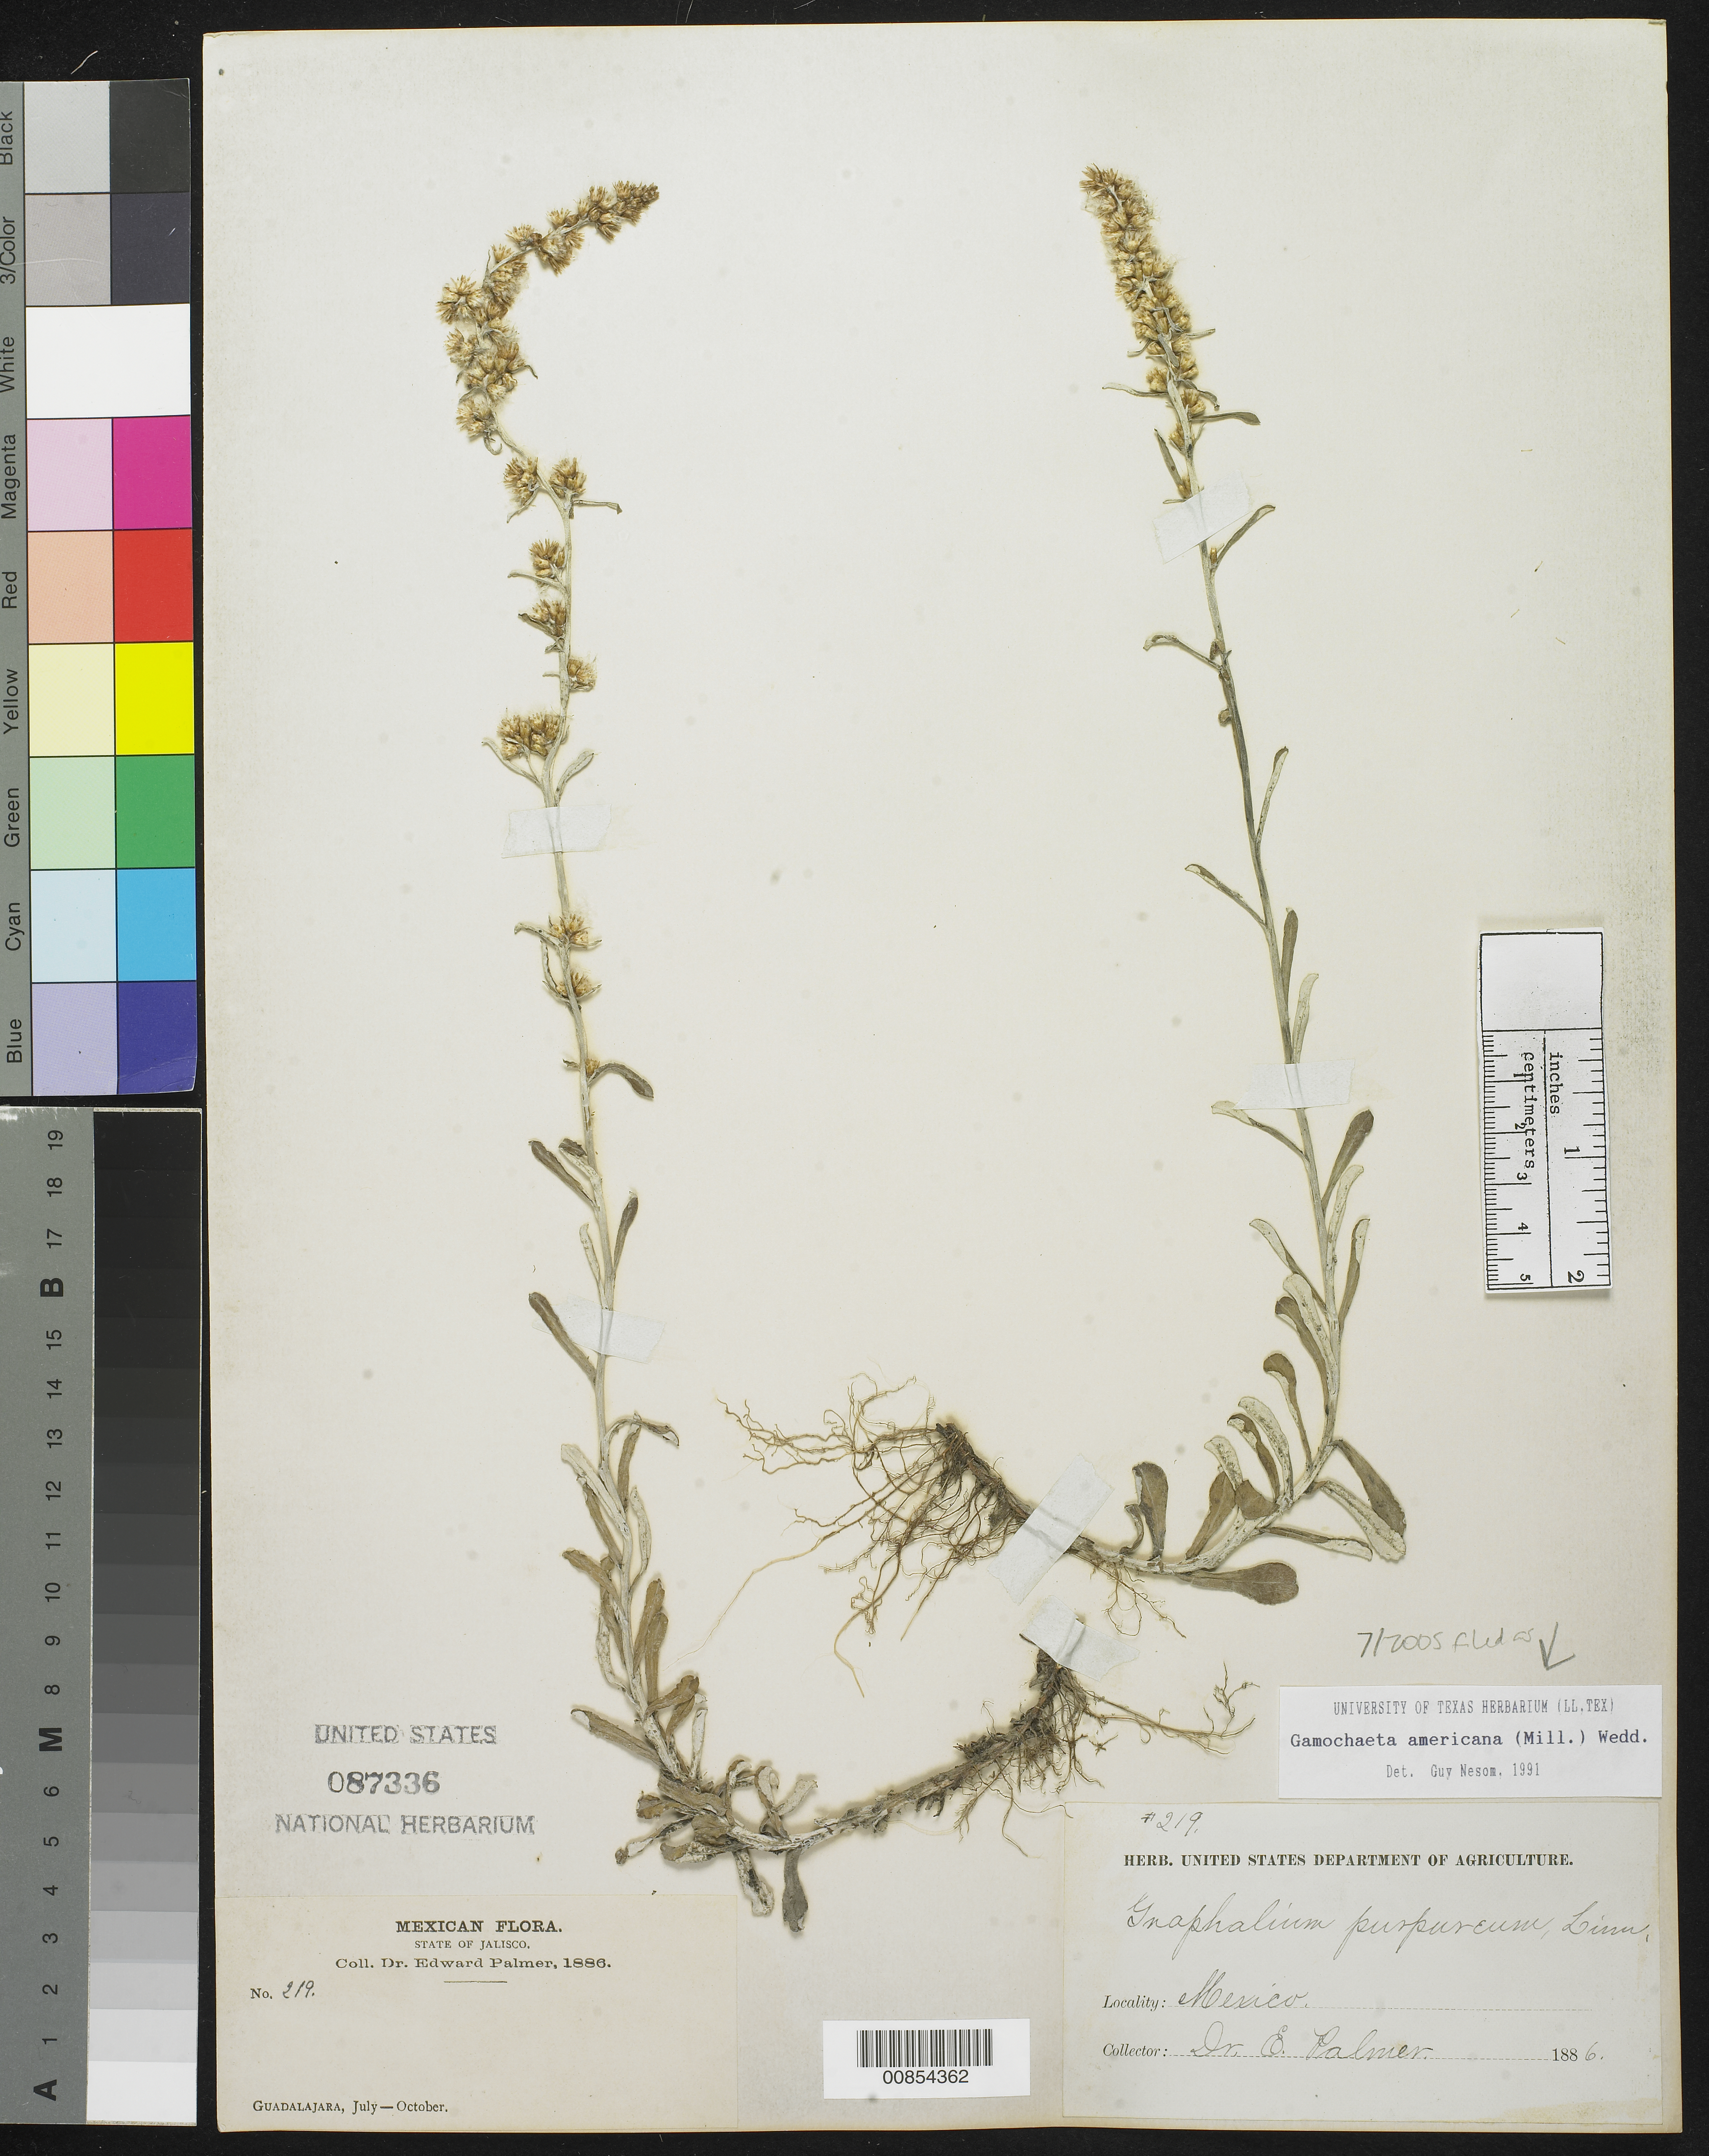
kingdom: Plantae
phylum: Tracheophyta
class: Magnoliopsida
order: Asterales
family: Asteraceae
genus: Gamochaeta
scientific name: Gamochaeta americana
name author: (Mill.) Wedd.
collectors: E. Palmer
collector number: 219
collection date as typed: Jul 1886 to -- Oct 1886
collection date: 1886-07/1886-10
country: Mexico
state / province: Jalisco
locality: Guadalajara, Jalisco.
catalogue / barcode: US 87336